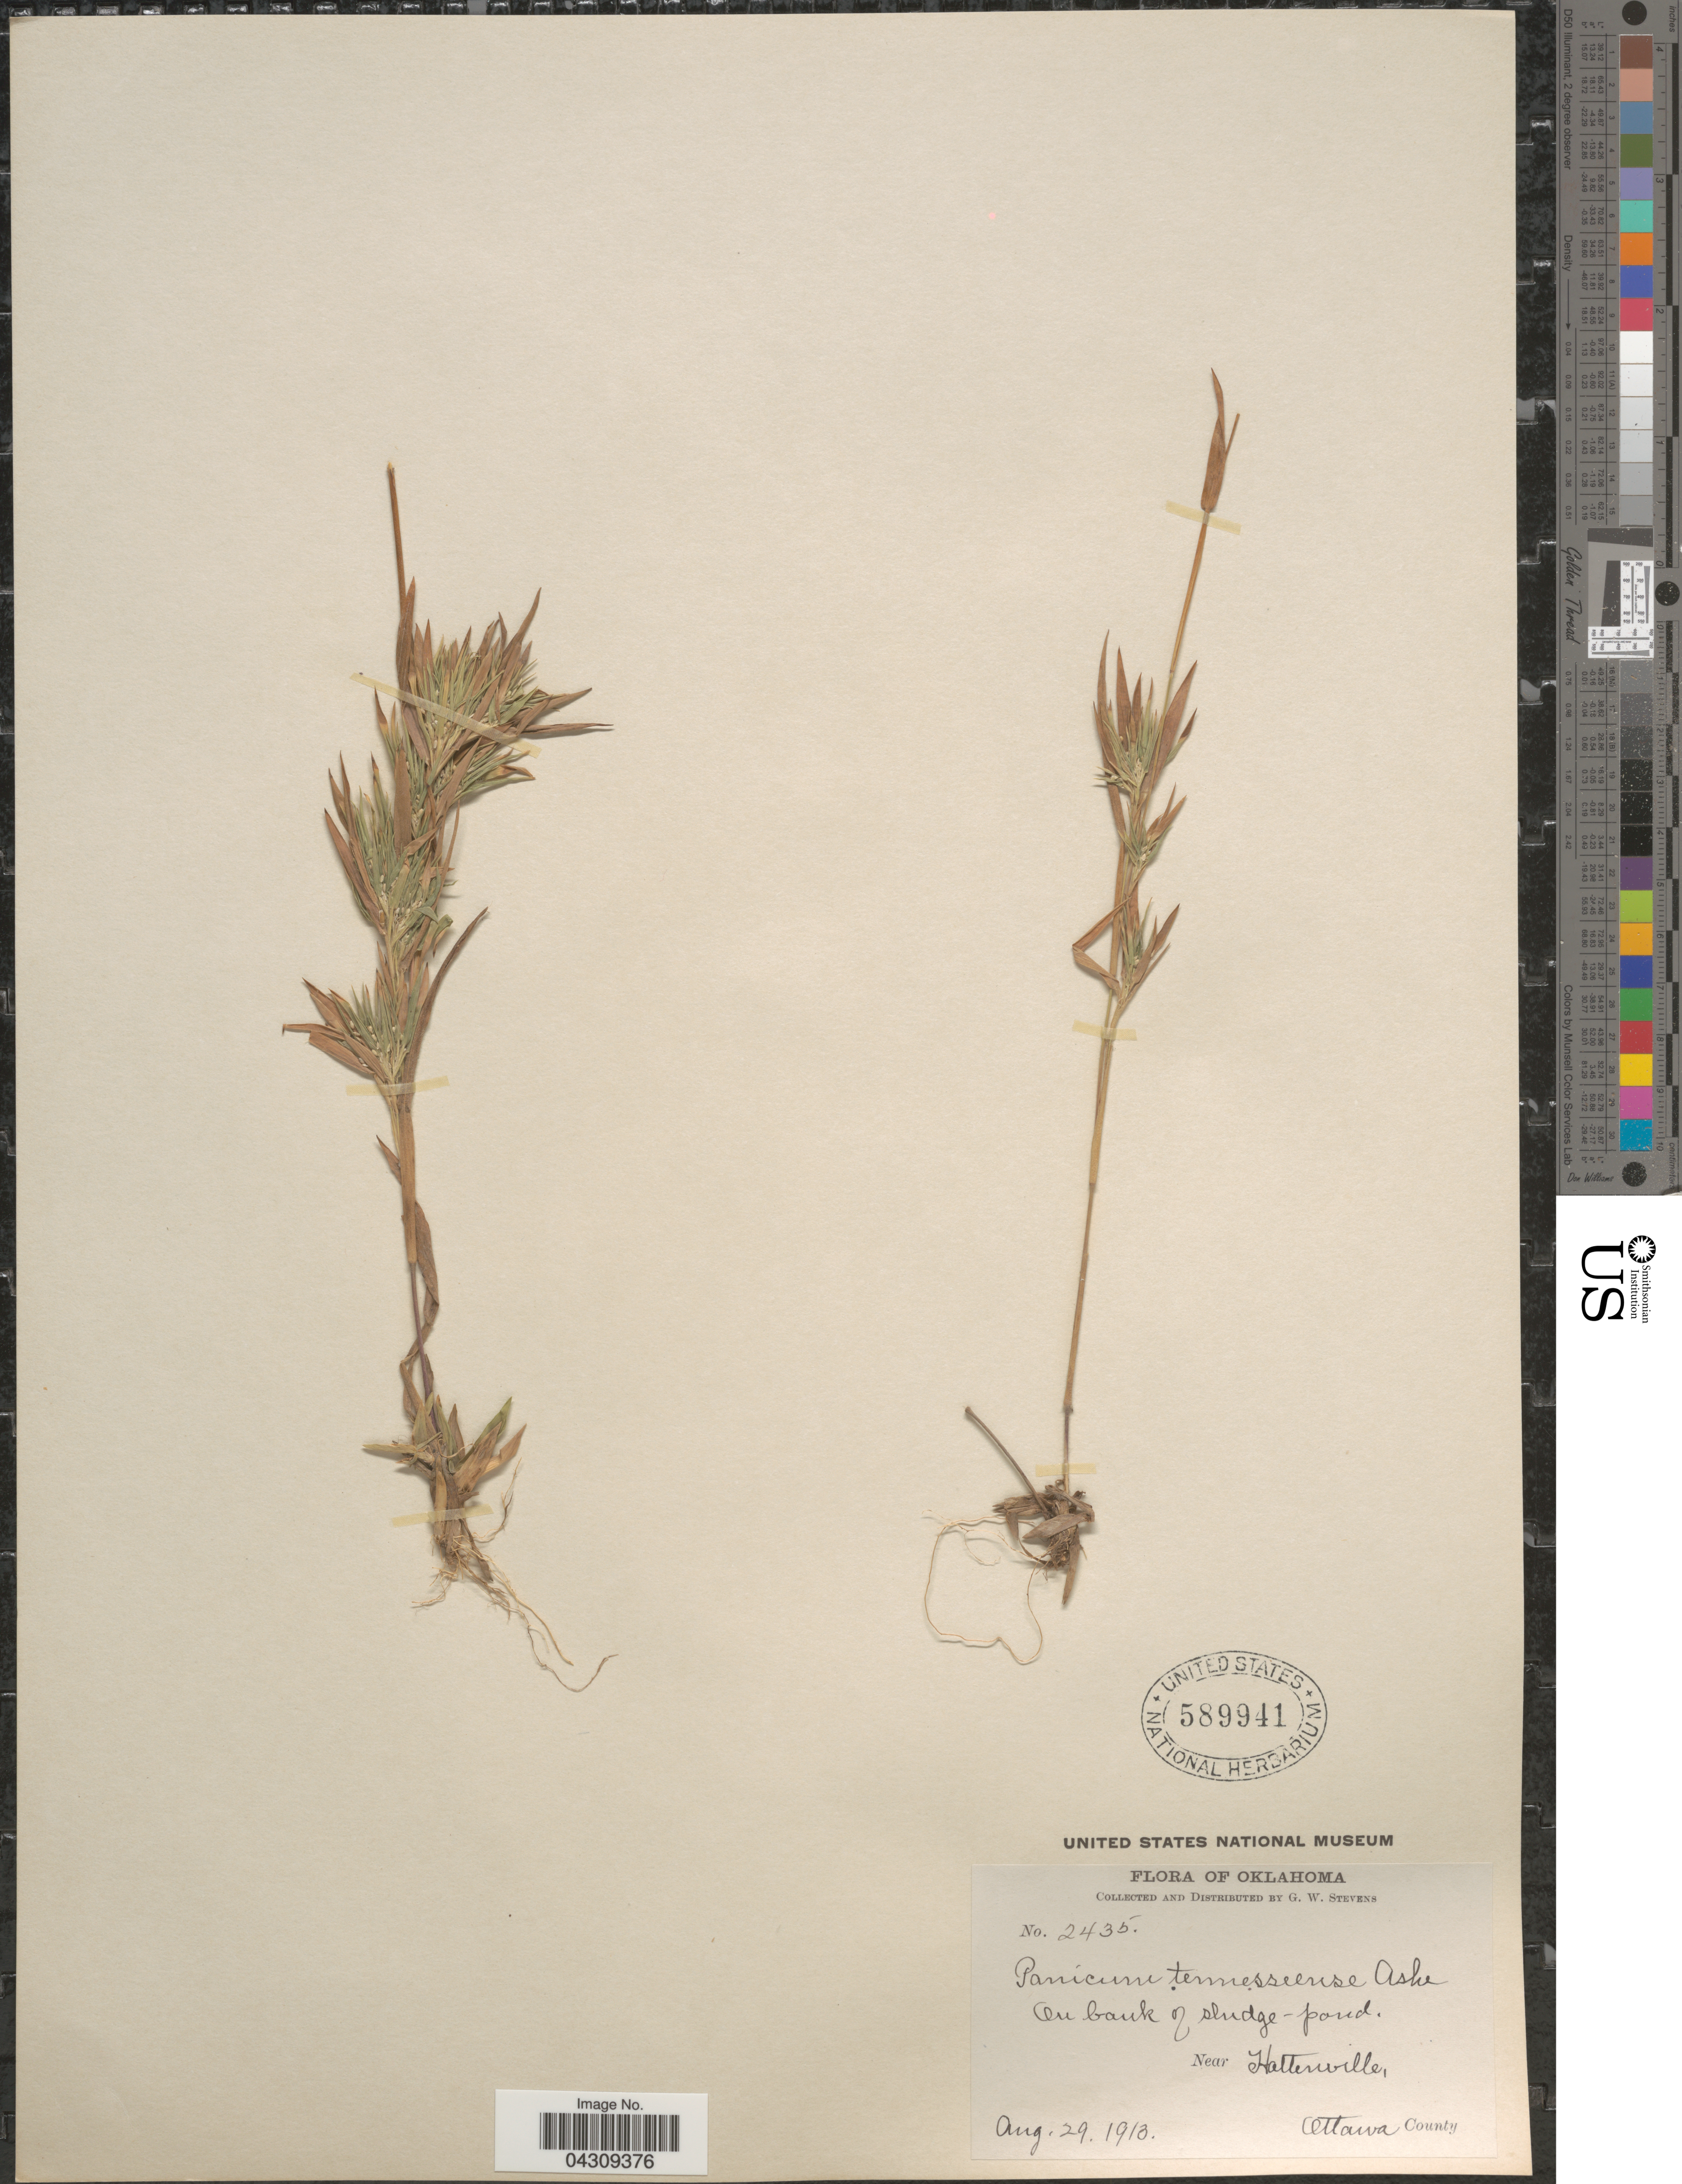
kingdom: Plantae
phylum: Tracheophyta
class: Liliopsida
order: Poales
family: Poaceae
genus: Dichanthelium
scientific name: Dichanthelium acuminatum var. acuminatum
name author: (Sw.) Gould & C.A. Clark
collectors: G. W. Stevens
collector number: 2435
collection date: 1913-08-29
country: United States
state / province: Oklahoma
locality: Near Hattenville, Ottawa County.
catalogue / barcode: US 589941